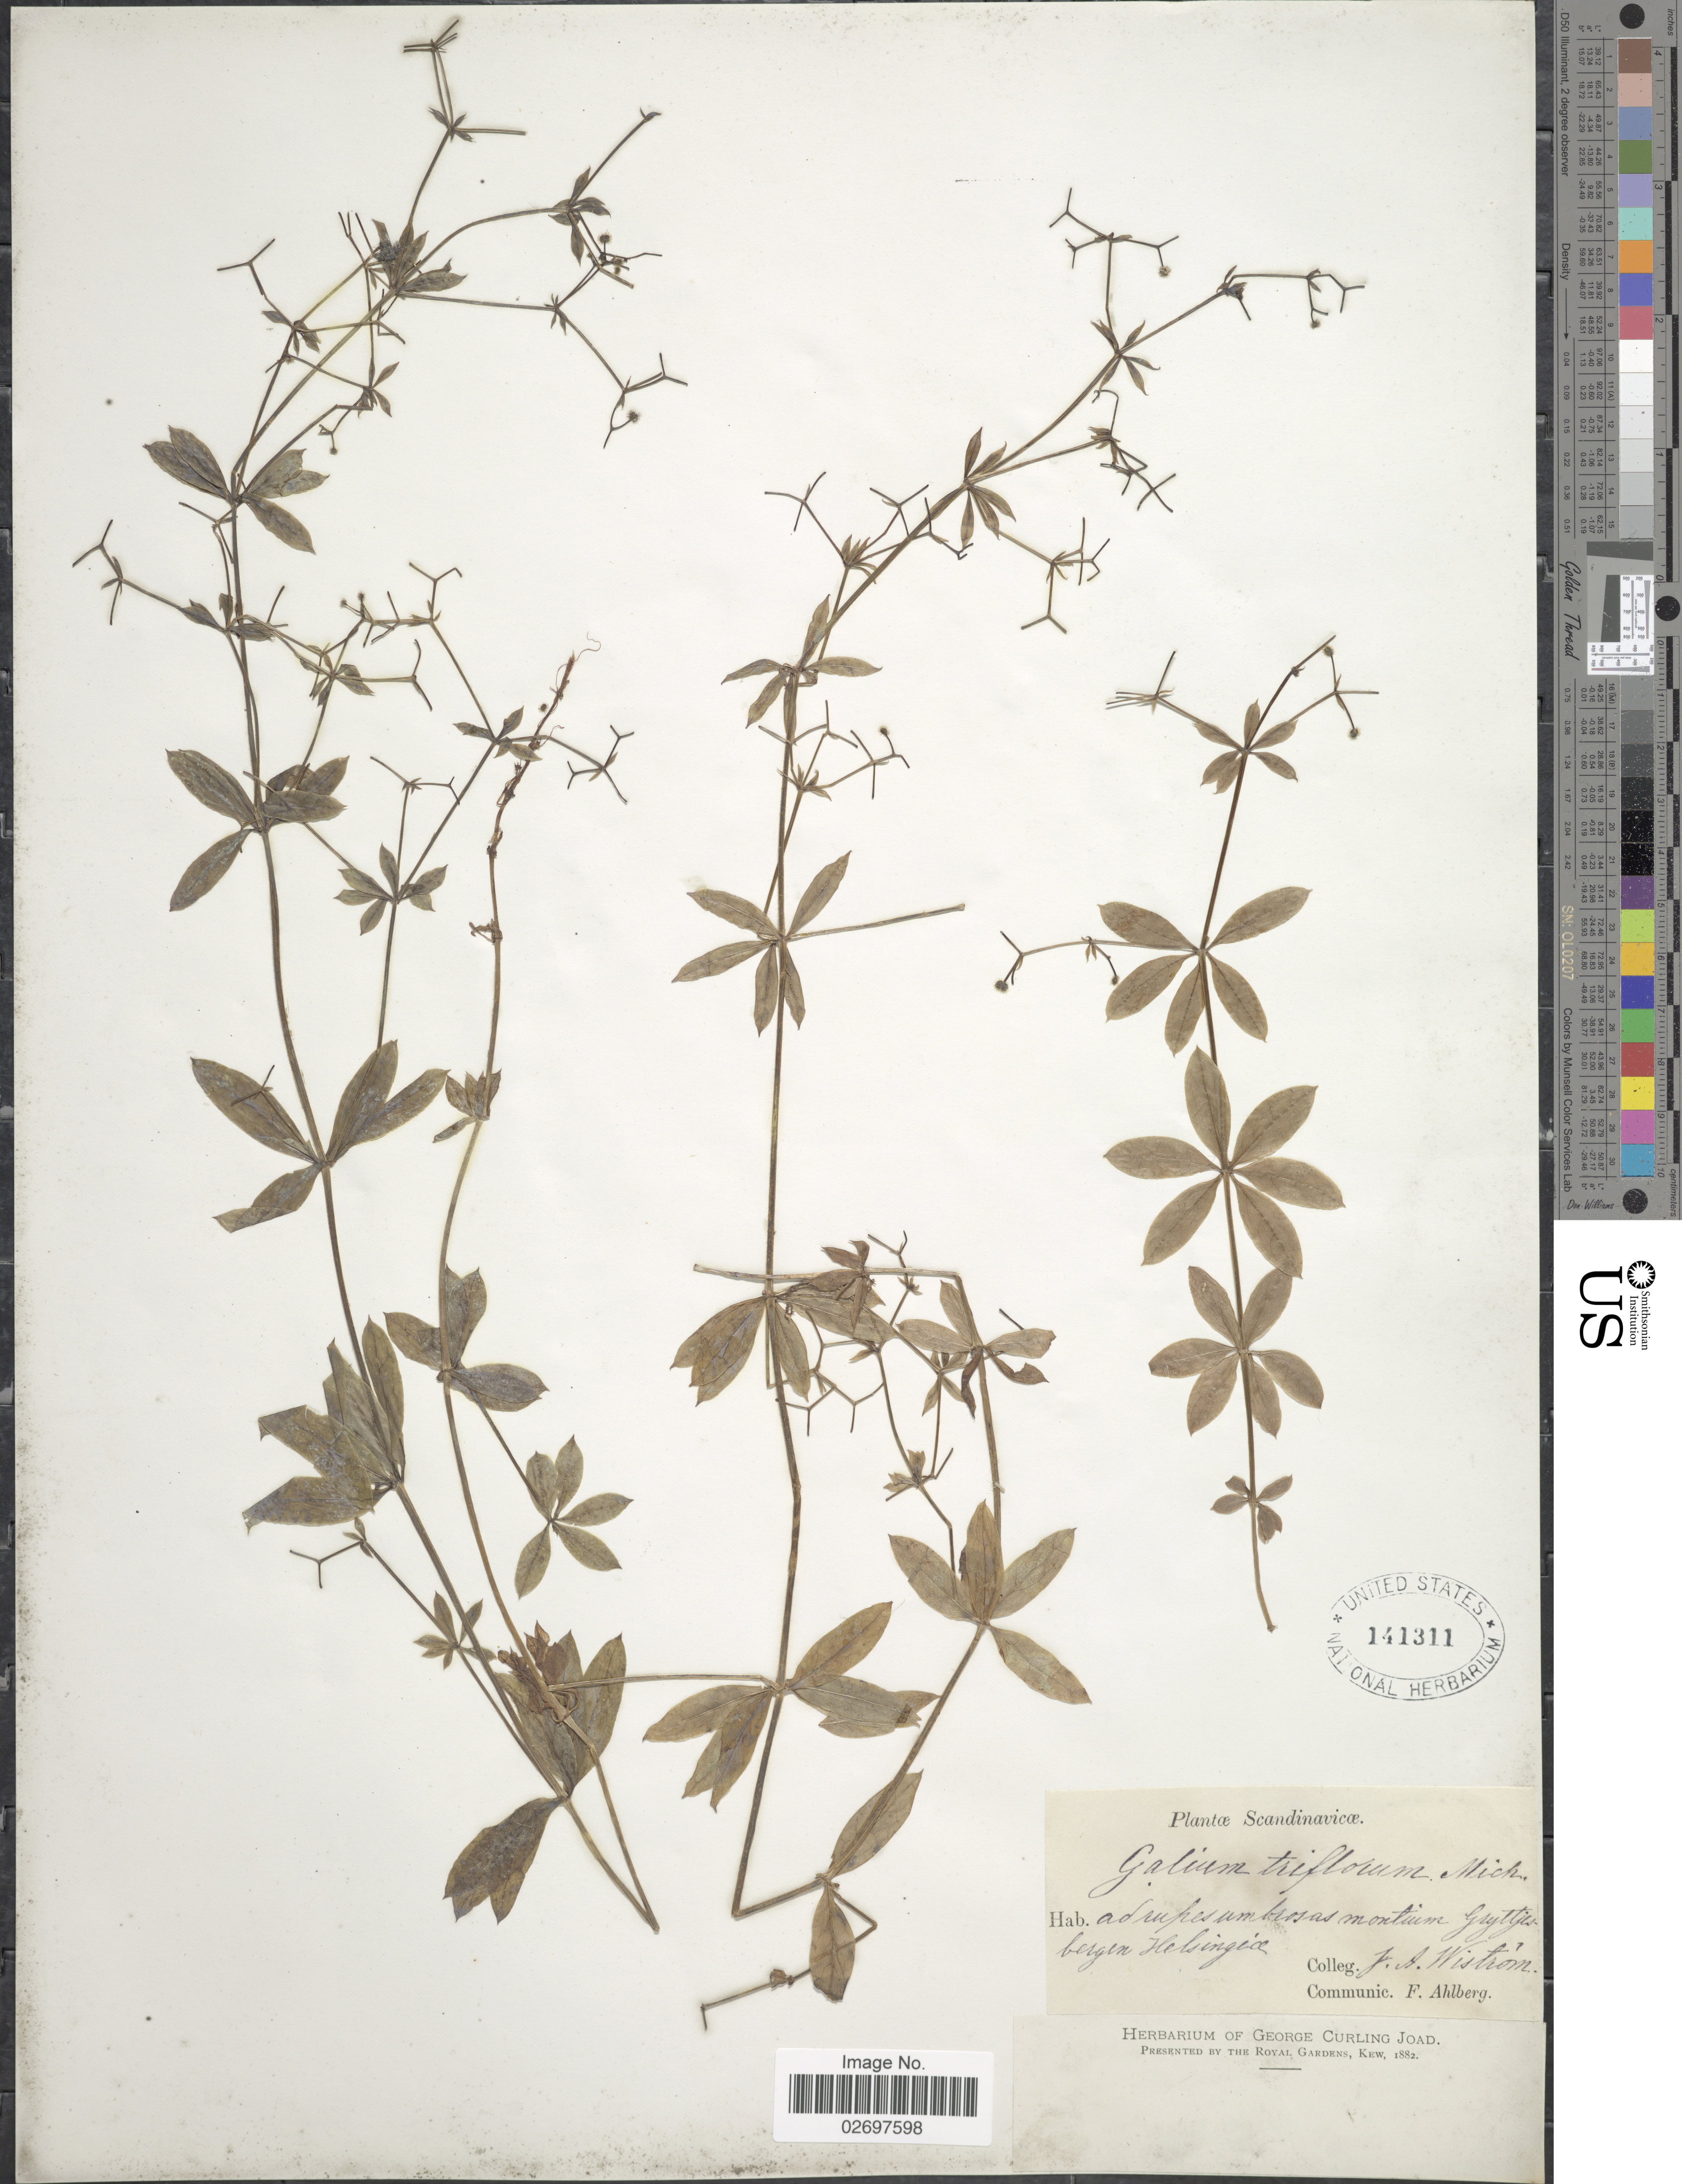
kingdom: Plantae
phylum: Tracheophyta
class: Magnoliopsida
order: Gentianales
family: Rubiaceae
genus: Galium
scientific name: Galium triflorum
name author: Michx.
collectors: J. Wistrom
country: Sweden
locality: Scandinavicae. Ad rupes umbrosas montium Gryttjesbergen Helsingia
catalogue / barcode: US 141211